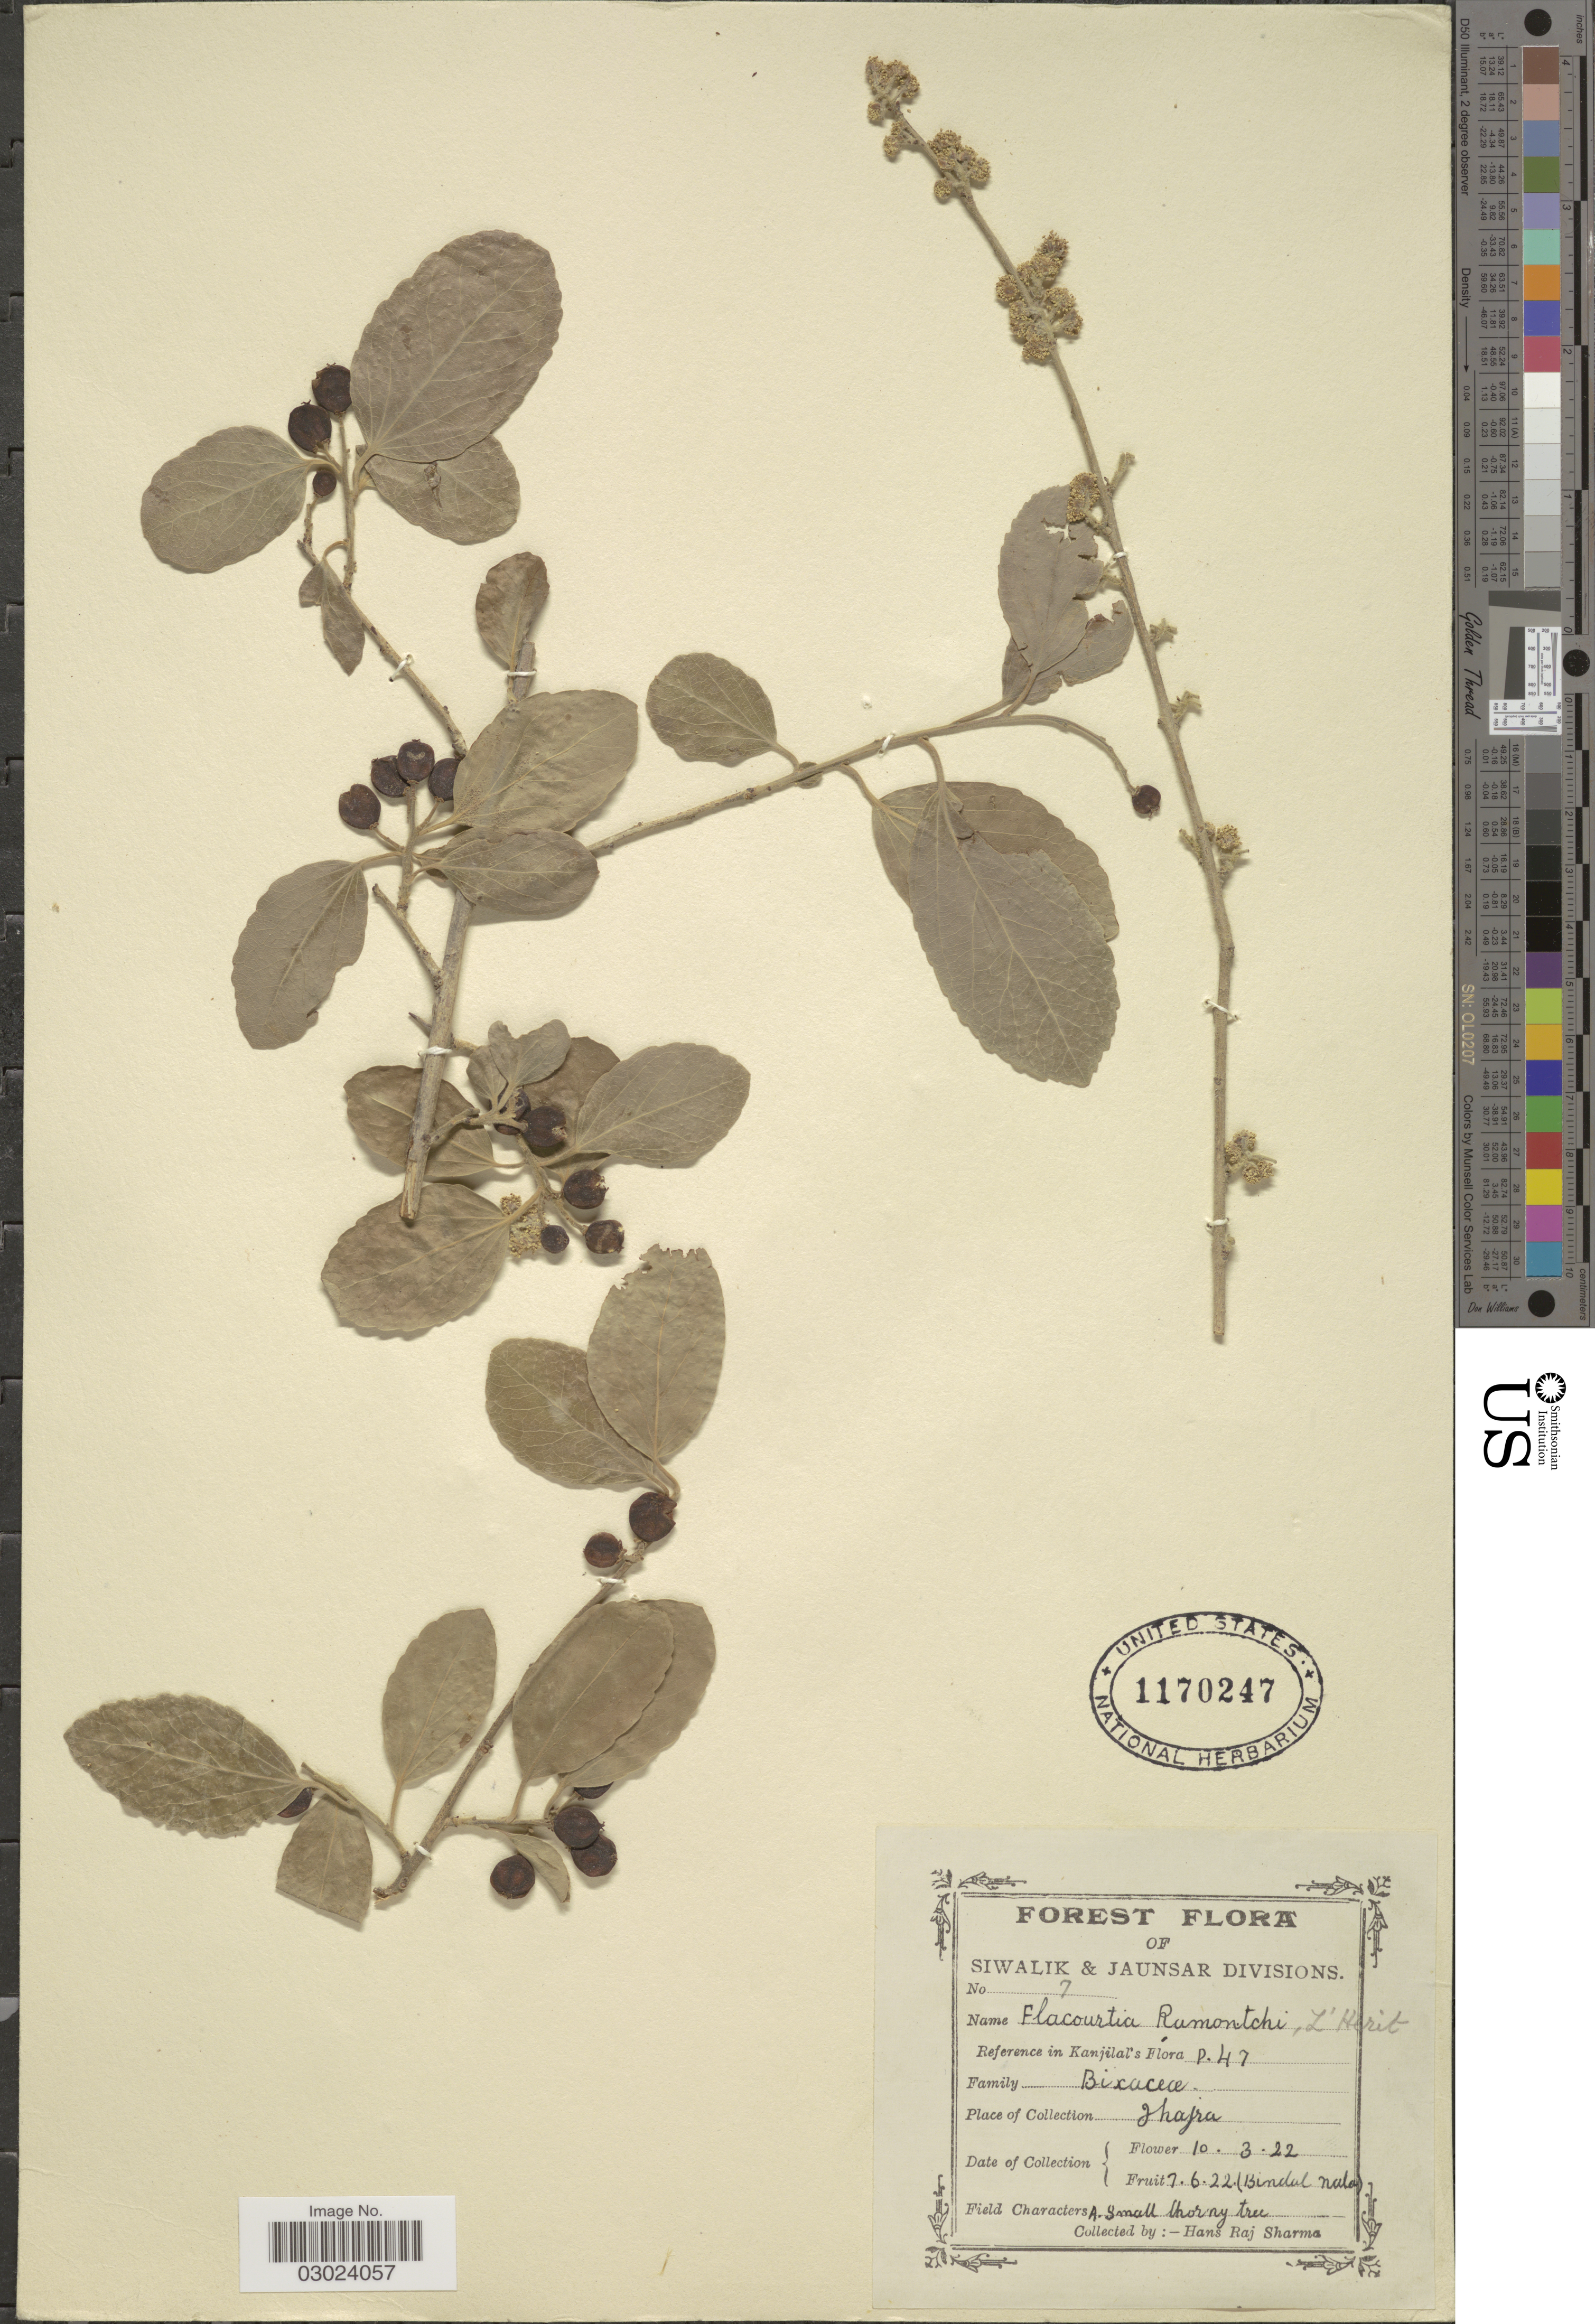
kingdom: Plantae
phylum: Tracheophyta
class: Magnoliopsida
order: Malpighiales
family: Salicaceae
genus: Flacourtia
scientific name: Flacourtia ramontchi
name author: L'Hér.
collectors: H. Sharma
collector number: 7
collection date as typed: Transcribed d/m/y: 10/3/22 to 7/6/22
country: India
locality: Siwalik & Jaunsar Divisions. Jhajra.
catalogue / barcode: US 1170247